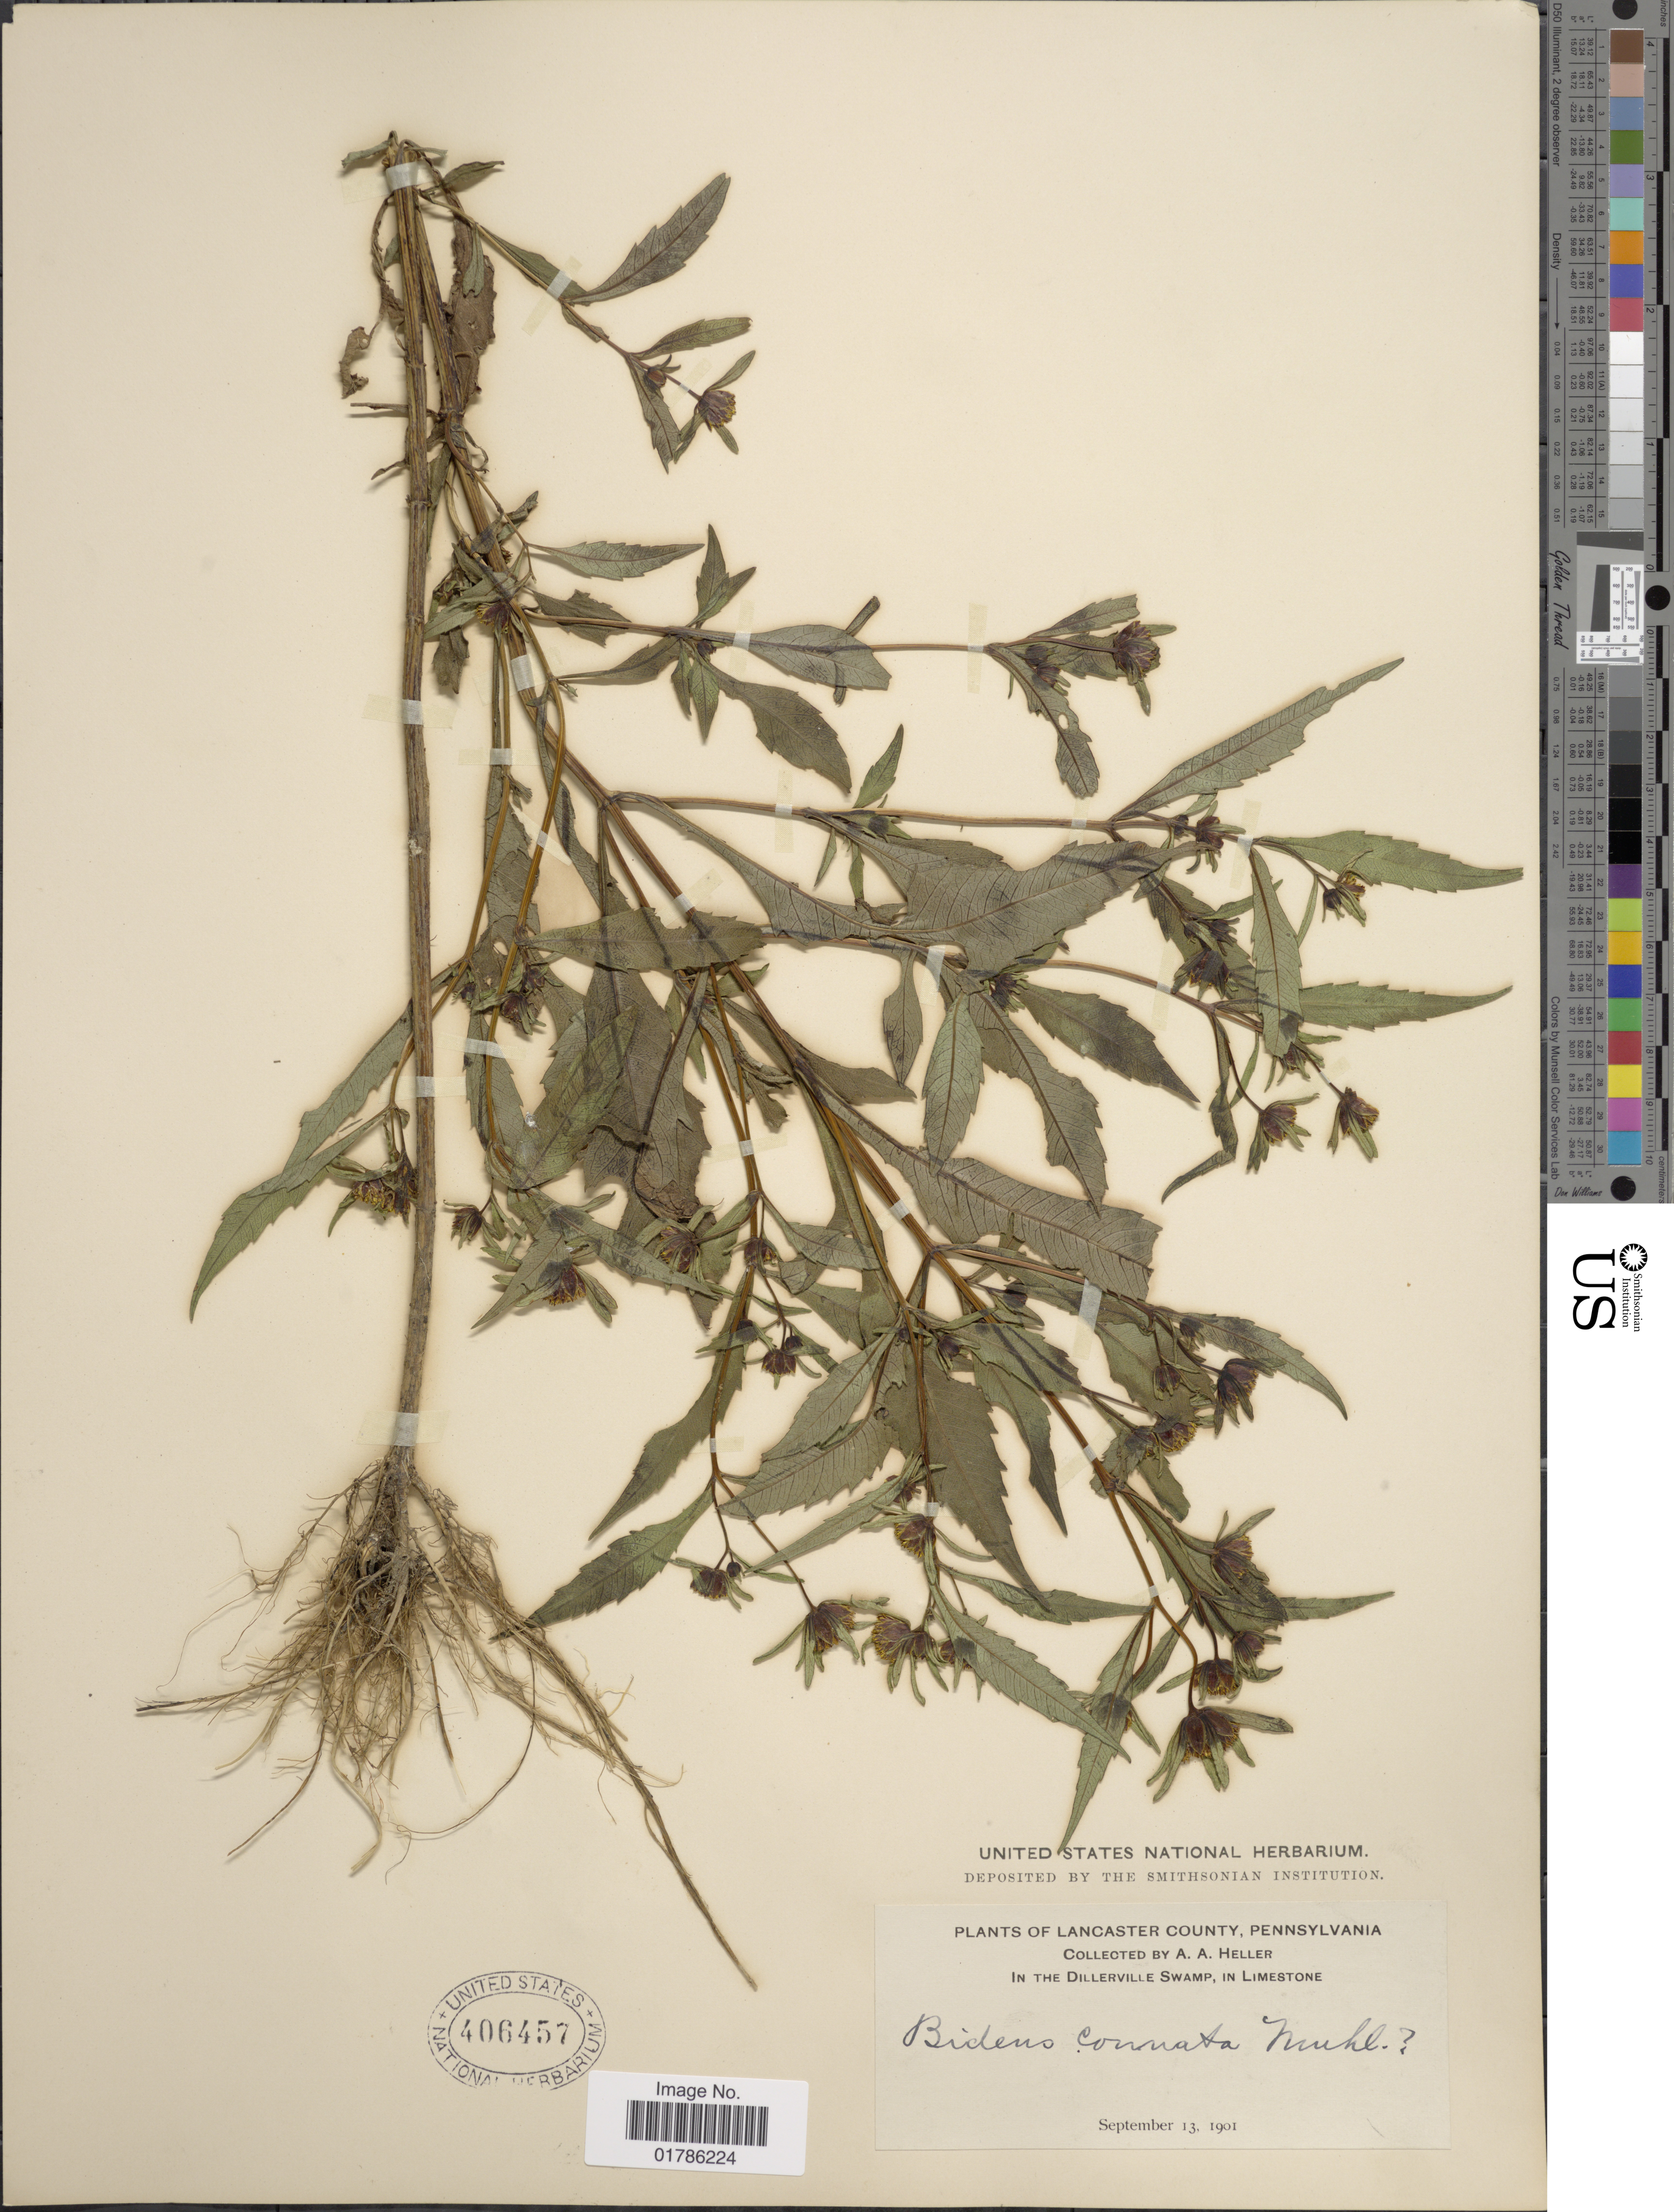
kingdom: Plantae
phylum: Tracheophyta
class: Magnoliopsida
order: Asterales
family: Asteraceae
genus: Bidens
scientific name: Bidens connata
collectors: A. A. Heller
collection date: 1901-09-13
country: United States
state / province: Pennsylvania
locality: Lancaster County, in the Dillerville Swamp, in Limestone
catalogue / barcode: US 406457